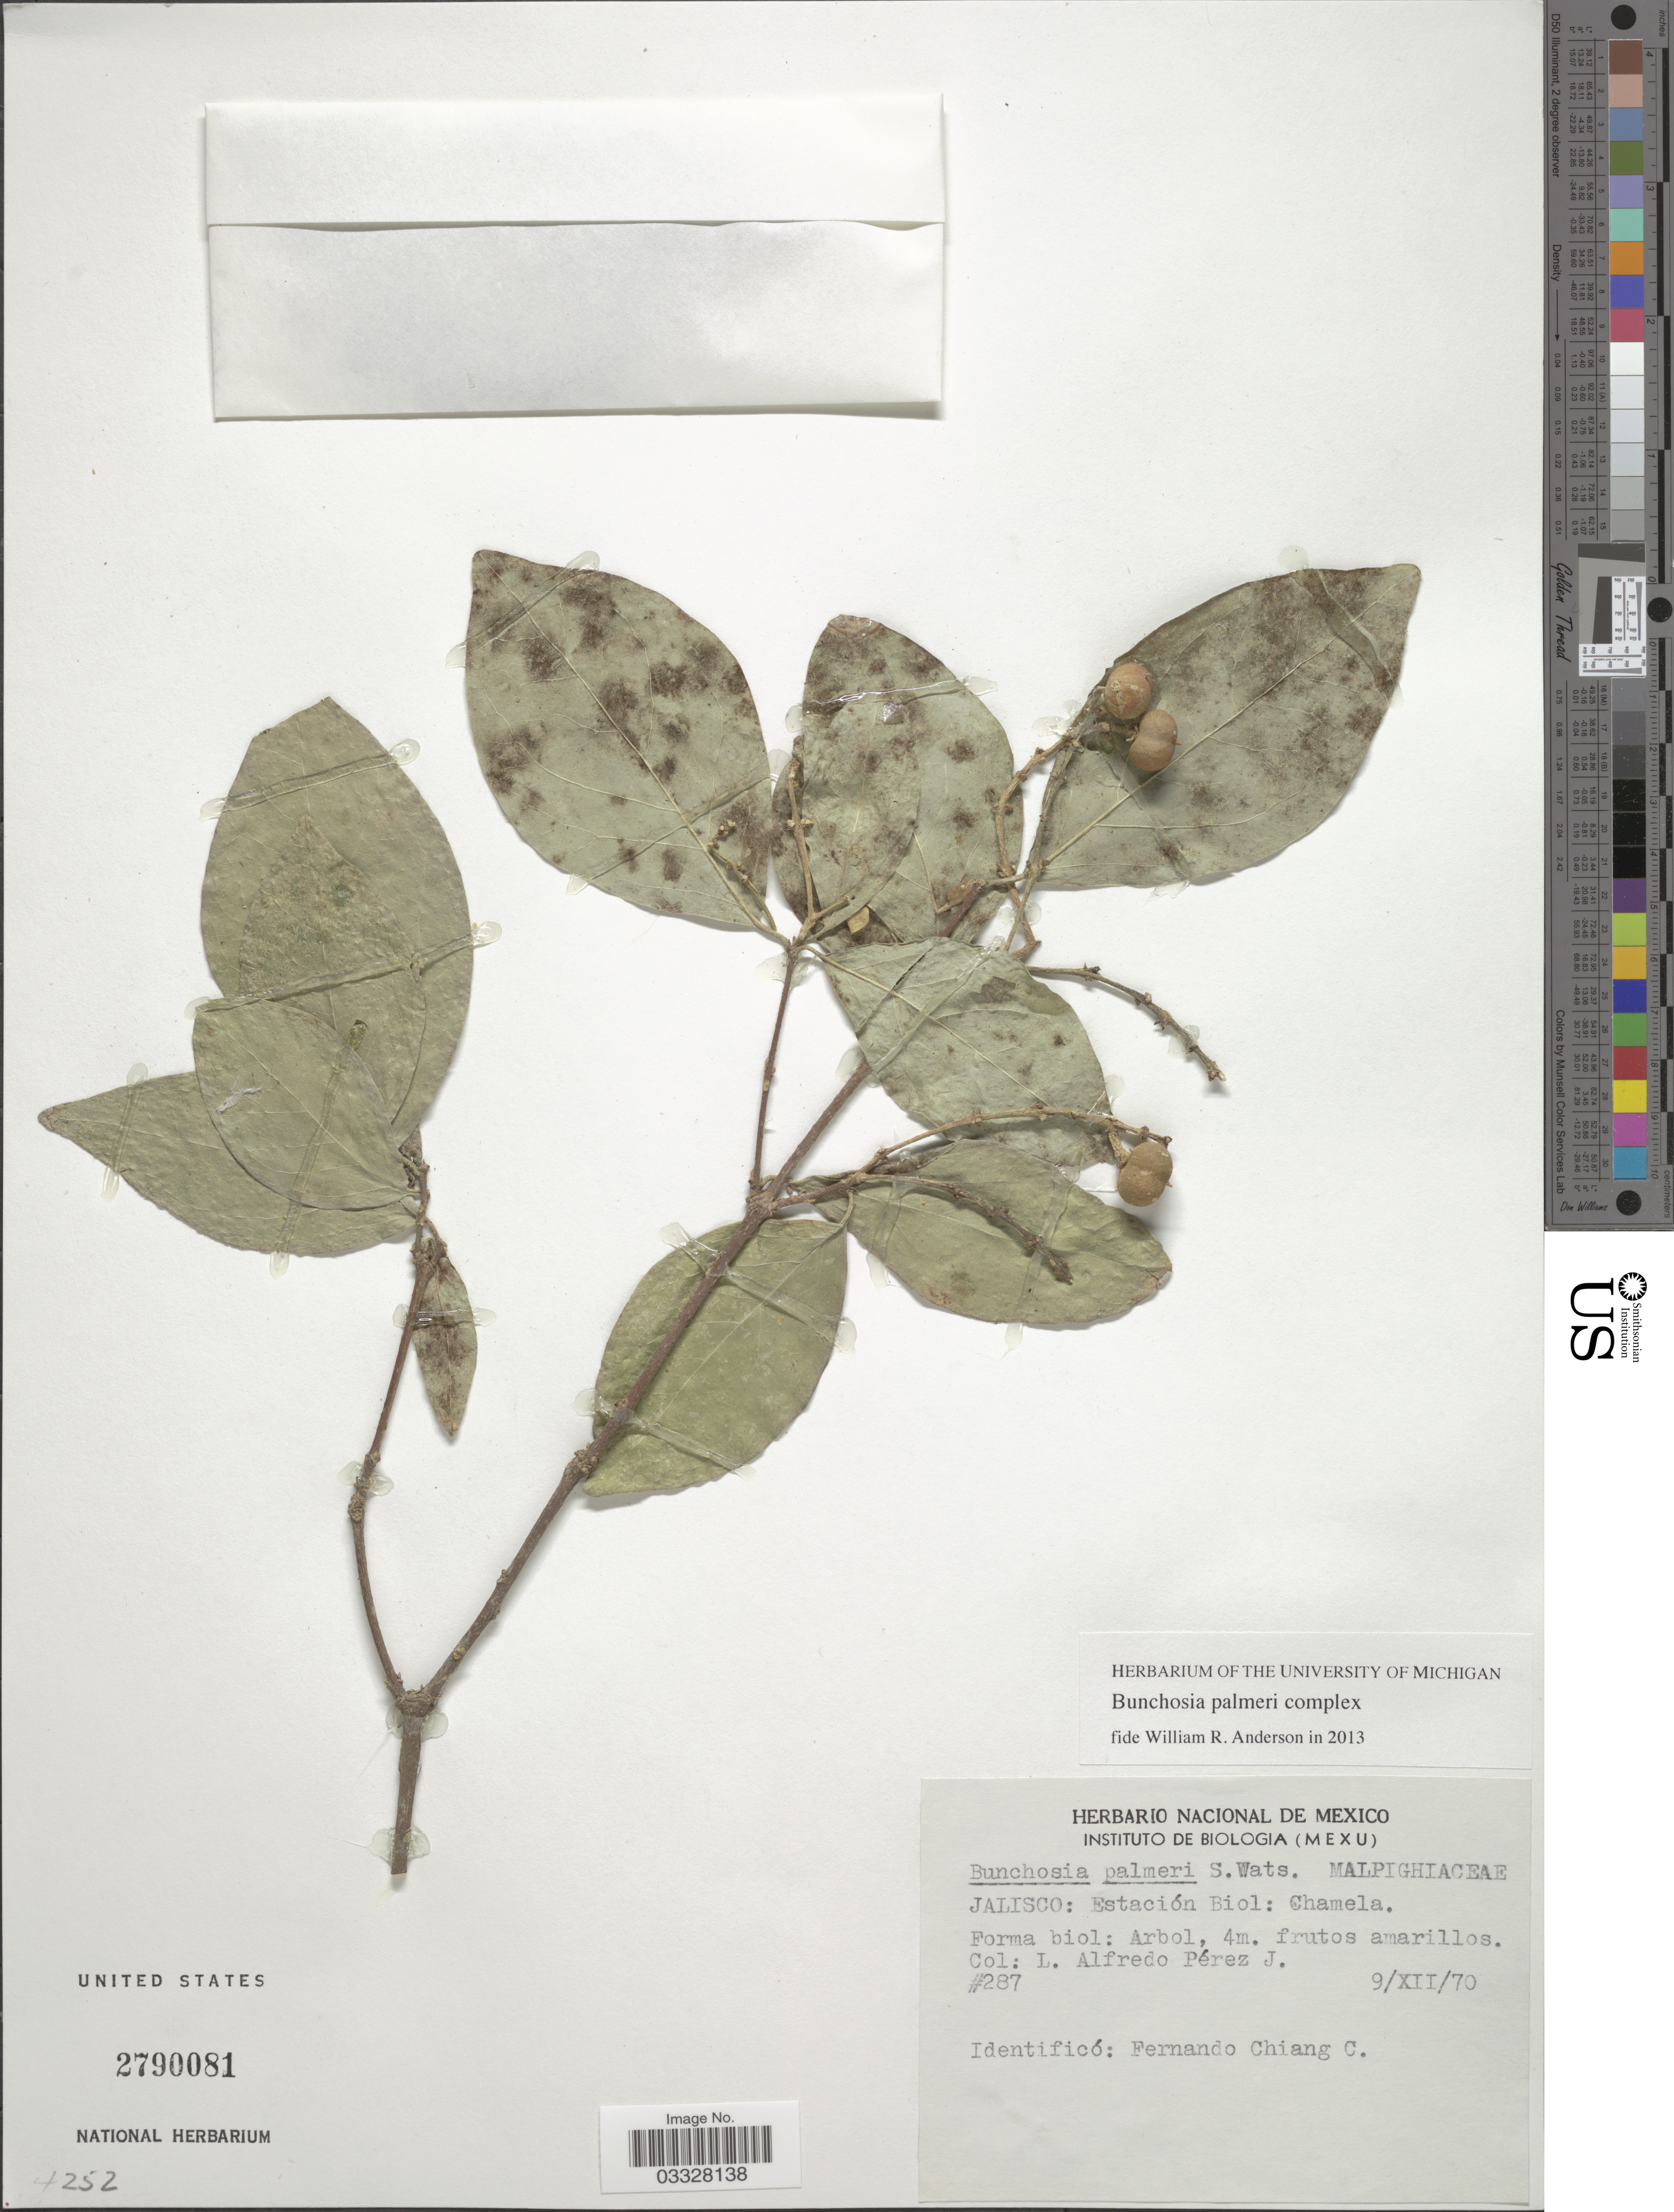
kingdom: Plantae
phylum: Tracheophyta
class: Magnoliopsida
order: Malpighiales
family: Malpighiaceae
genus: Bunchosia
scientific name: Bunchosia palmeri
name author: S. Watson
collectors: L. Perez Jimenez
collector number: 287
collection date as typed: Transcribed d/m/y: 9/12/70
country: Mexico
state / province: Jalisco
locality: Estación Biol: Chamela.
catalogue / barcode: US 2790081